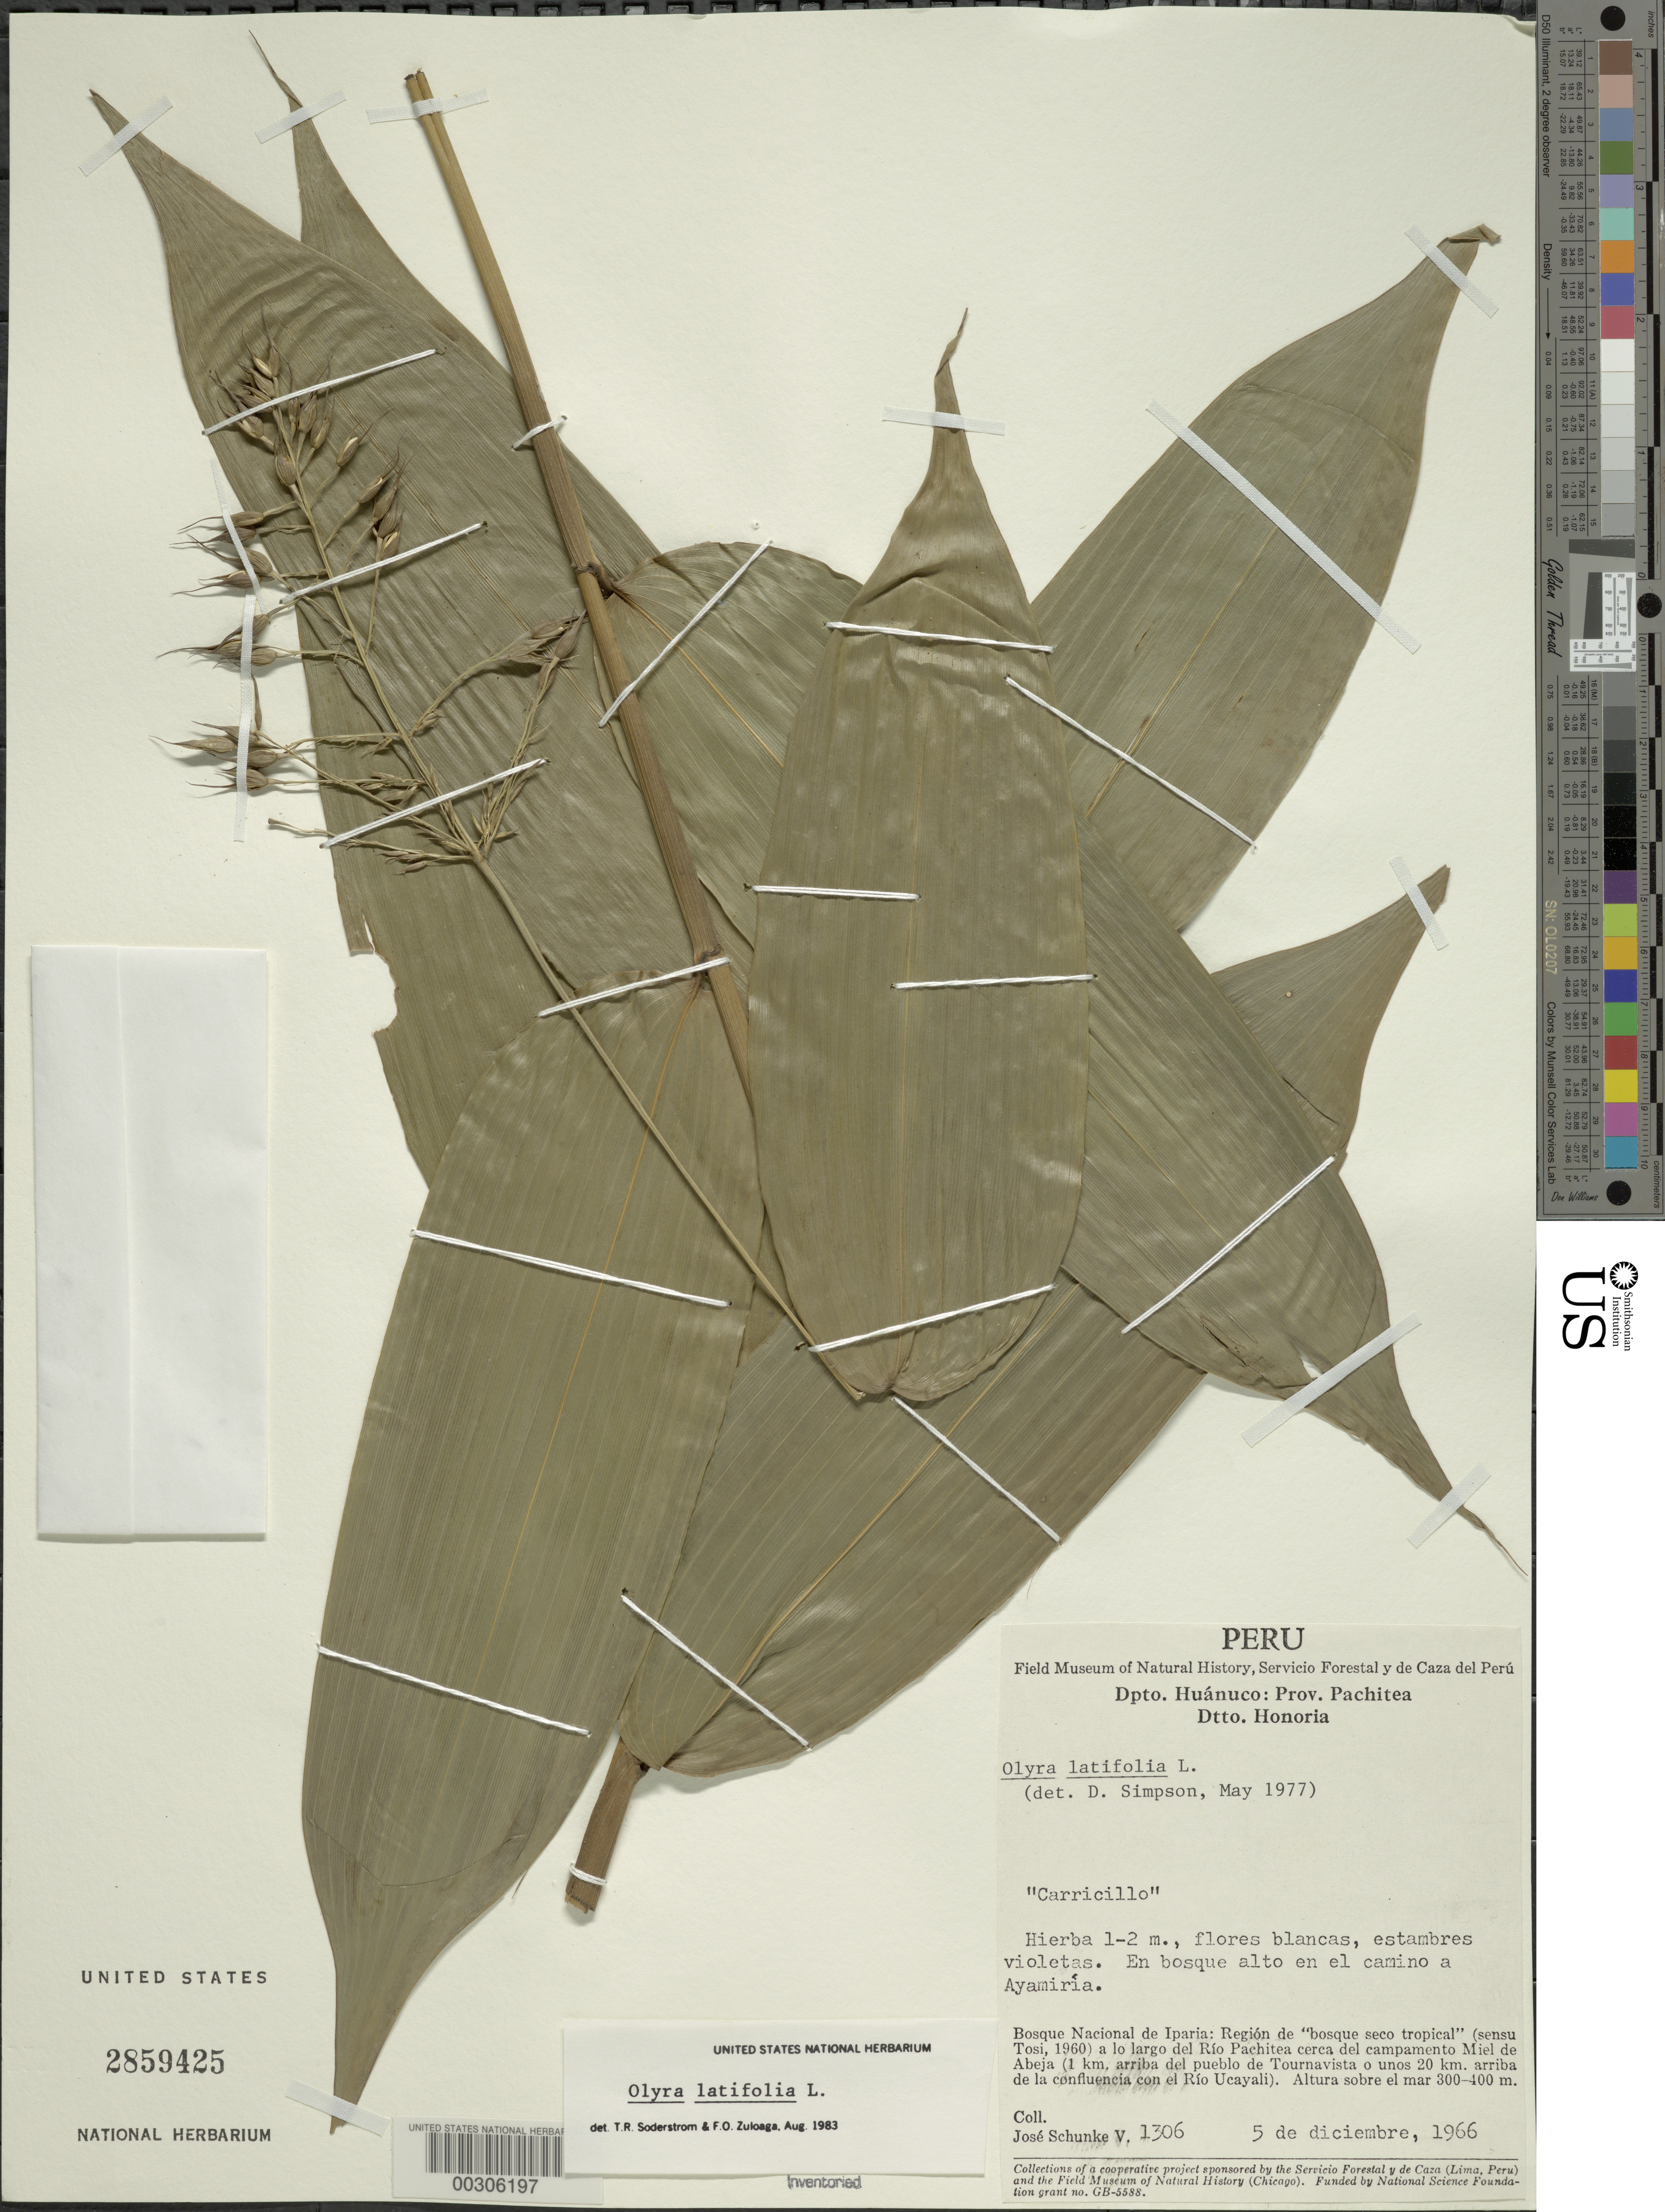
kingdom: Plantae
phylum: Tracheophyta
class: Liliopsida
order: Poales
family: Poaceae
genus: Olyra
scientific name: Olyra latifolia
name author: L.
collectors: J. Schunke Vigo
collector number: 1306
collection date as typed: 05 Dec 1966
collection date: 1966-12-05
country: Peru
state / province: Huánuco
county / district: Pachitea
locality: Honoria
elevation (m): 300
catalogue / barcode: US 2859425